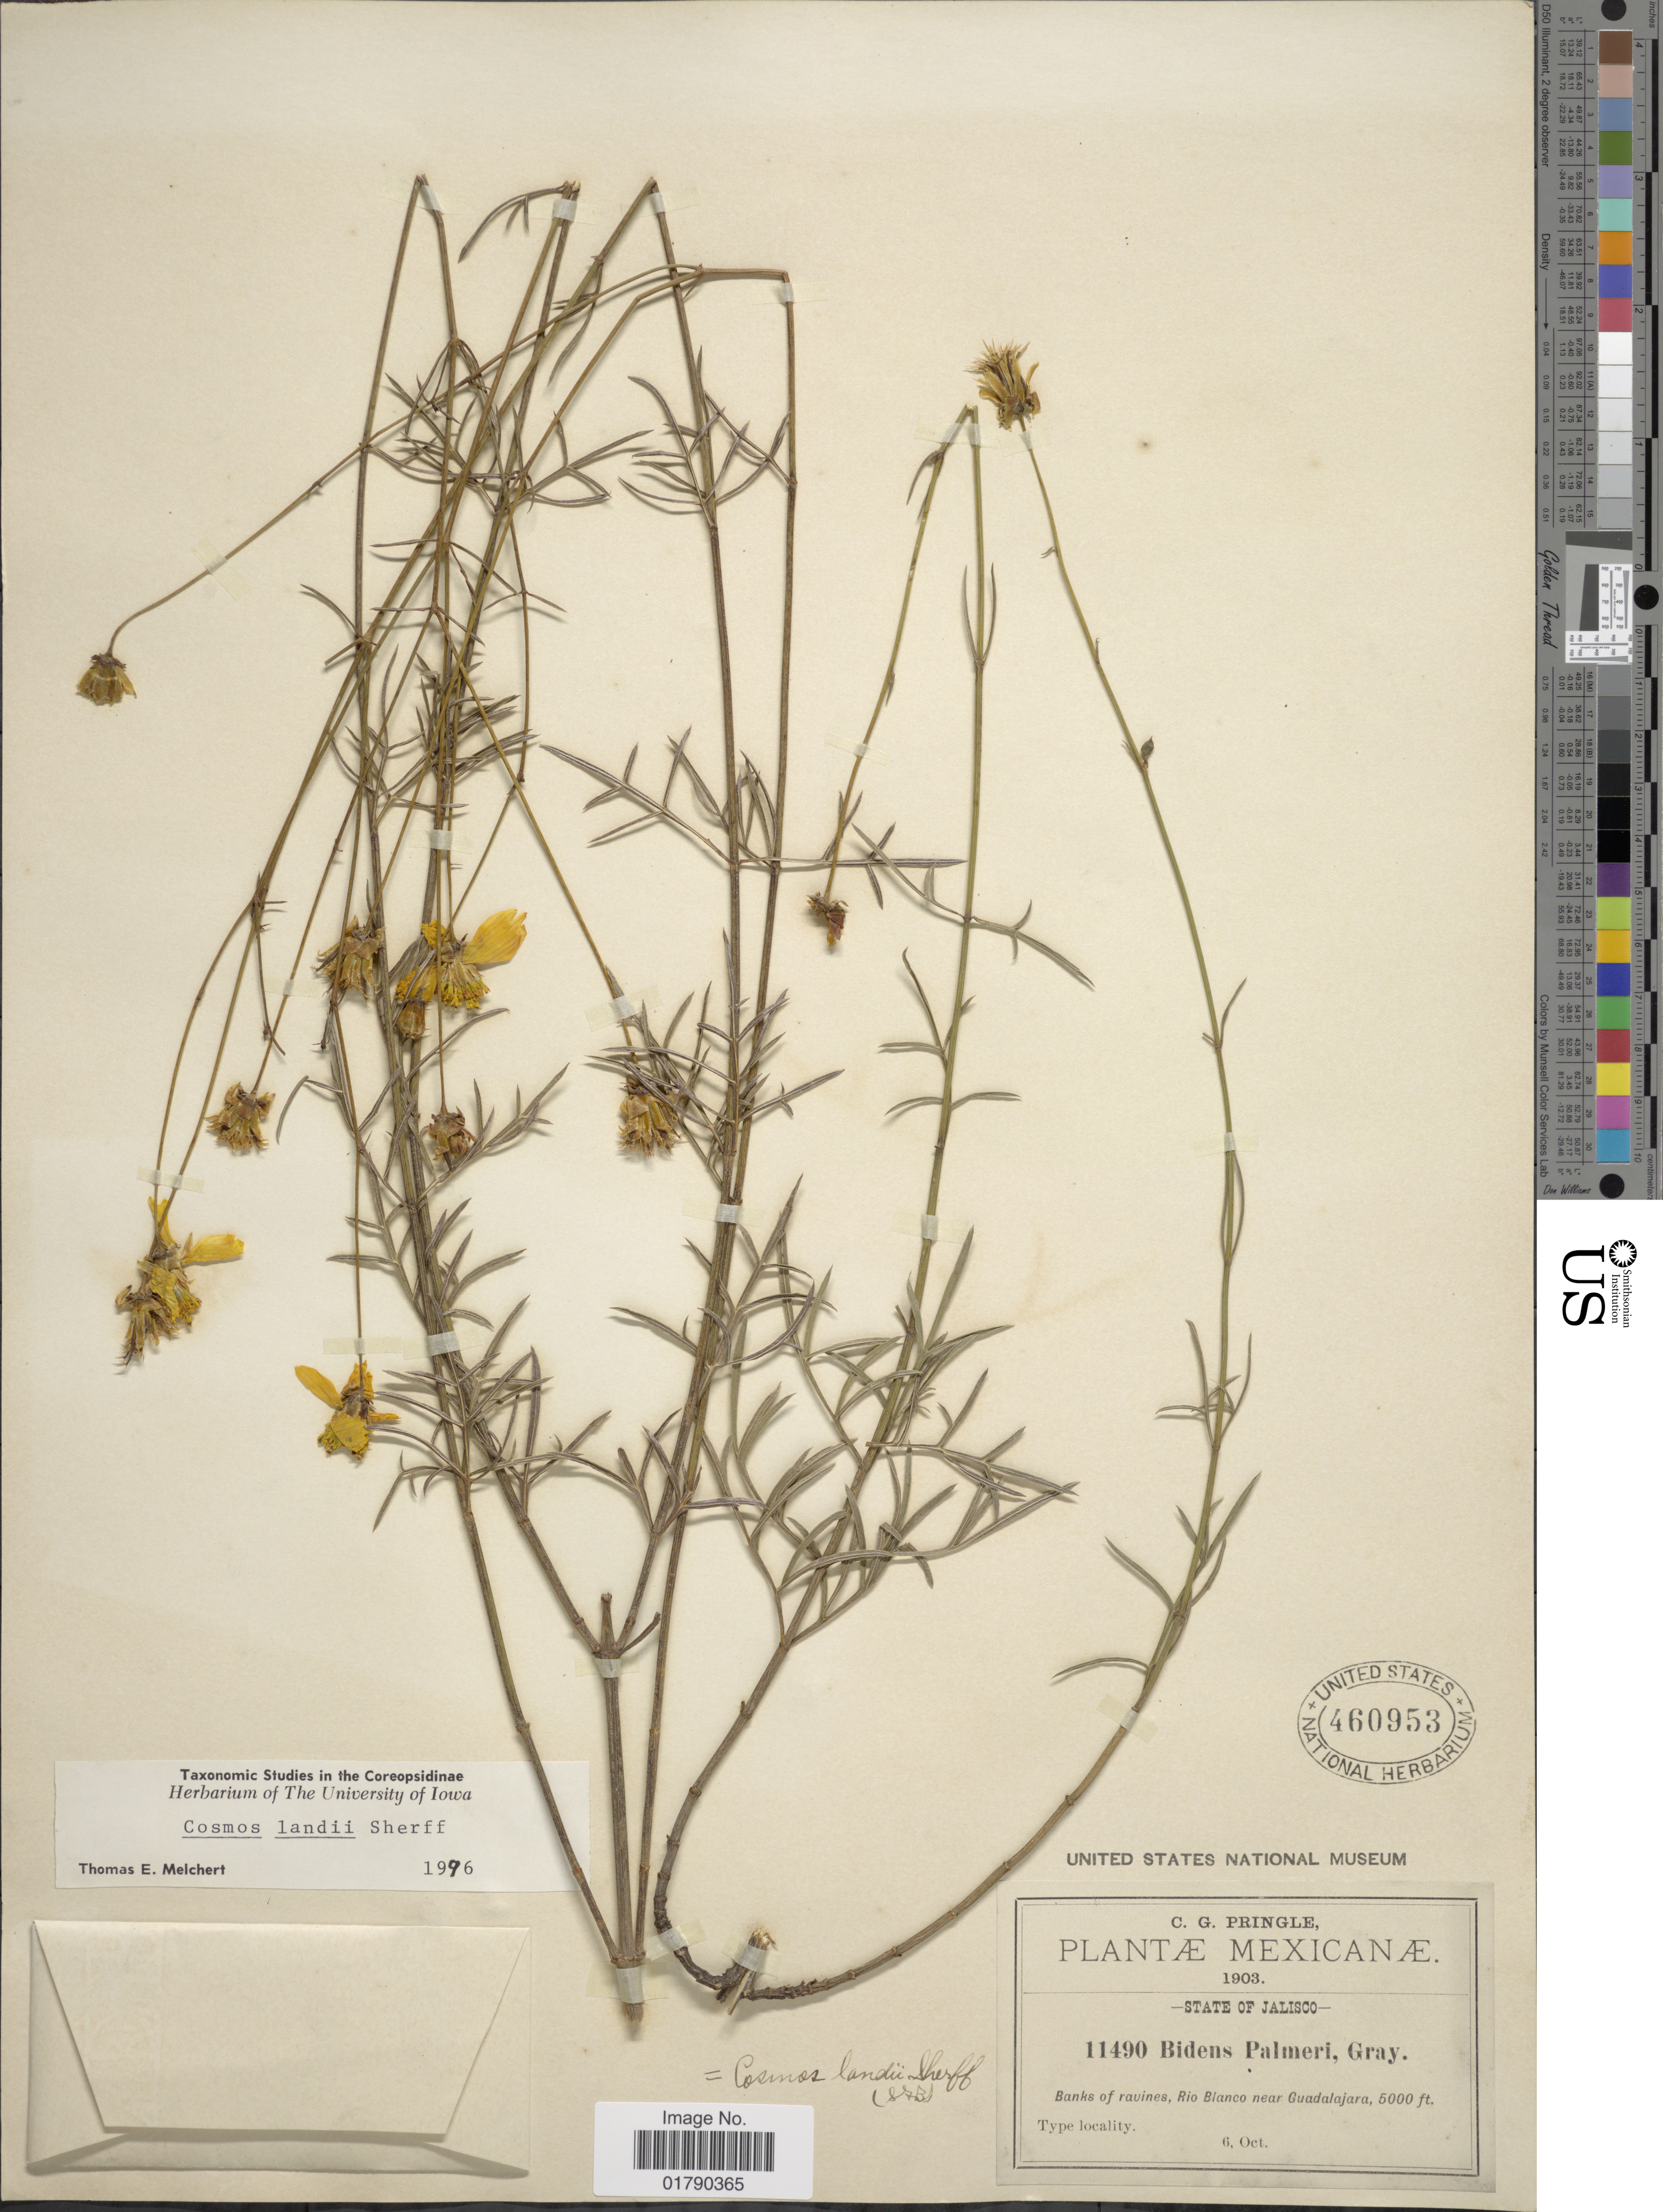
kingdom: Plantae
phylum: Tracheophyta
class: Magnoliopsida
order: Asterales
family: Asteraceae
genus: Cosmos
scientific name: Cosmos landii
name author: Sherff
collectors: C. G. Pringle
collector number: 11490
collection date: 1903-10-06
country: Mexico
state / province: Jalisco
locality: Banks of ravines, Rio Blanco near Guadalajara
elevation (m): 1524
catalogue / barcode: US 460953